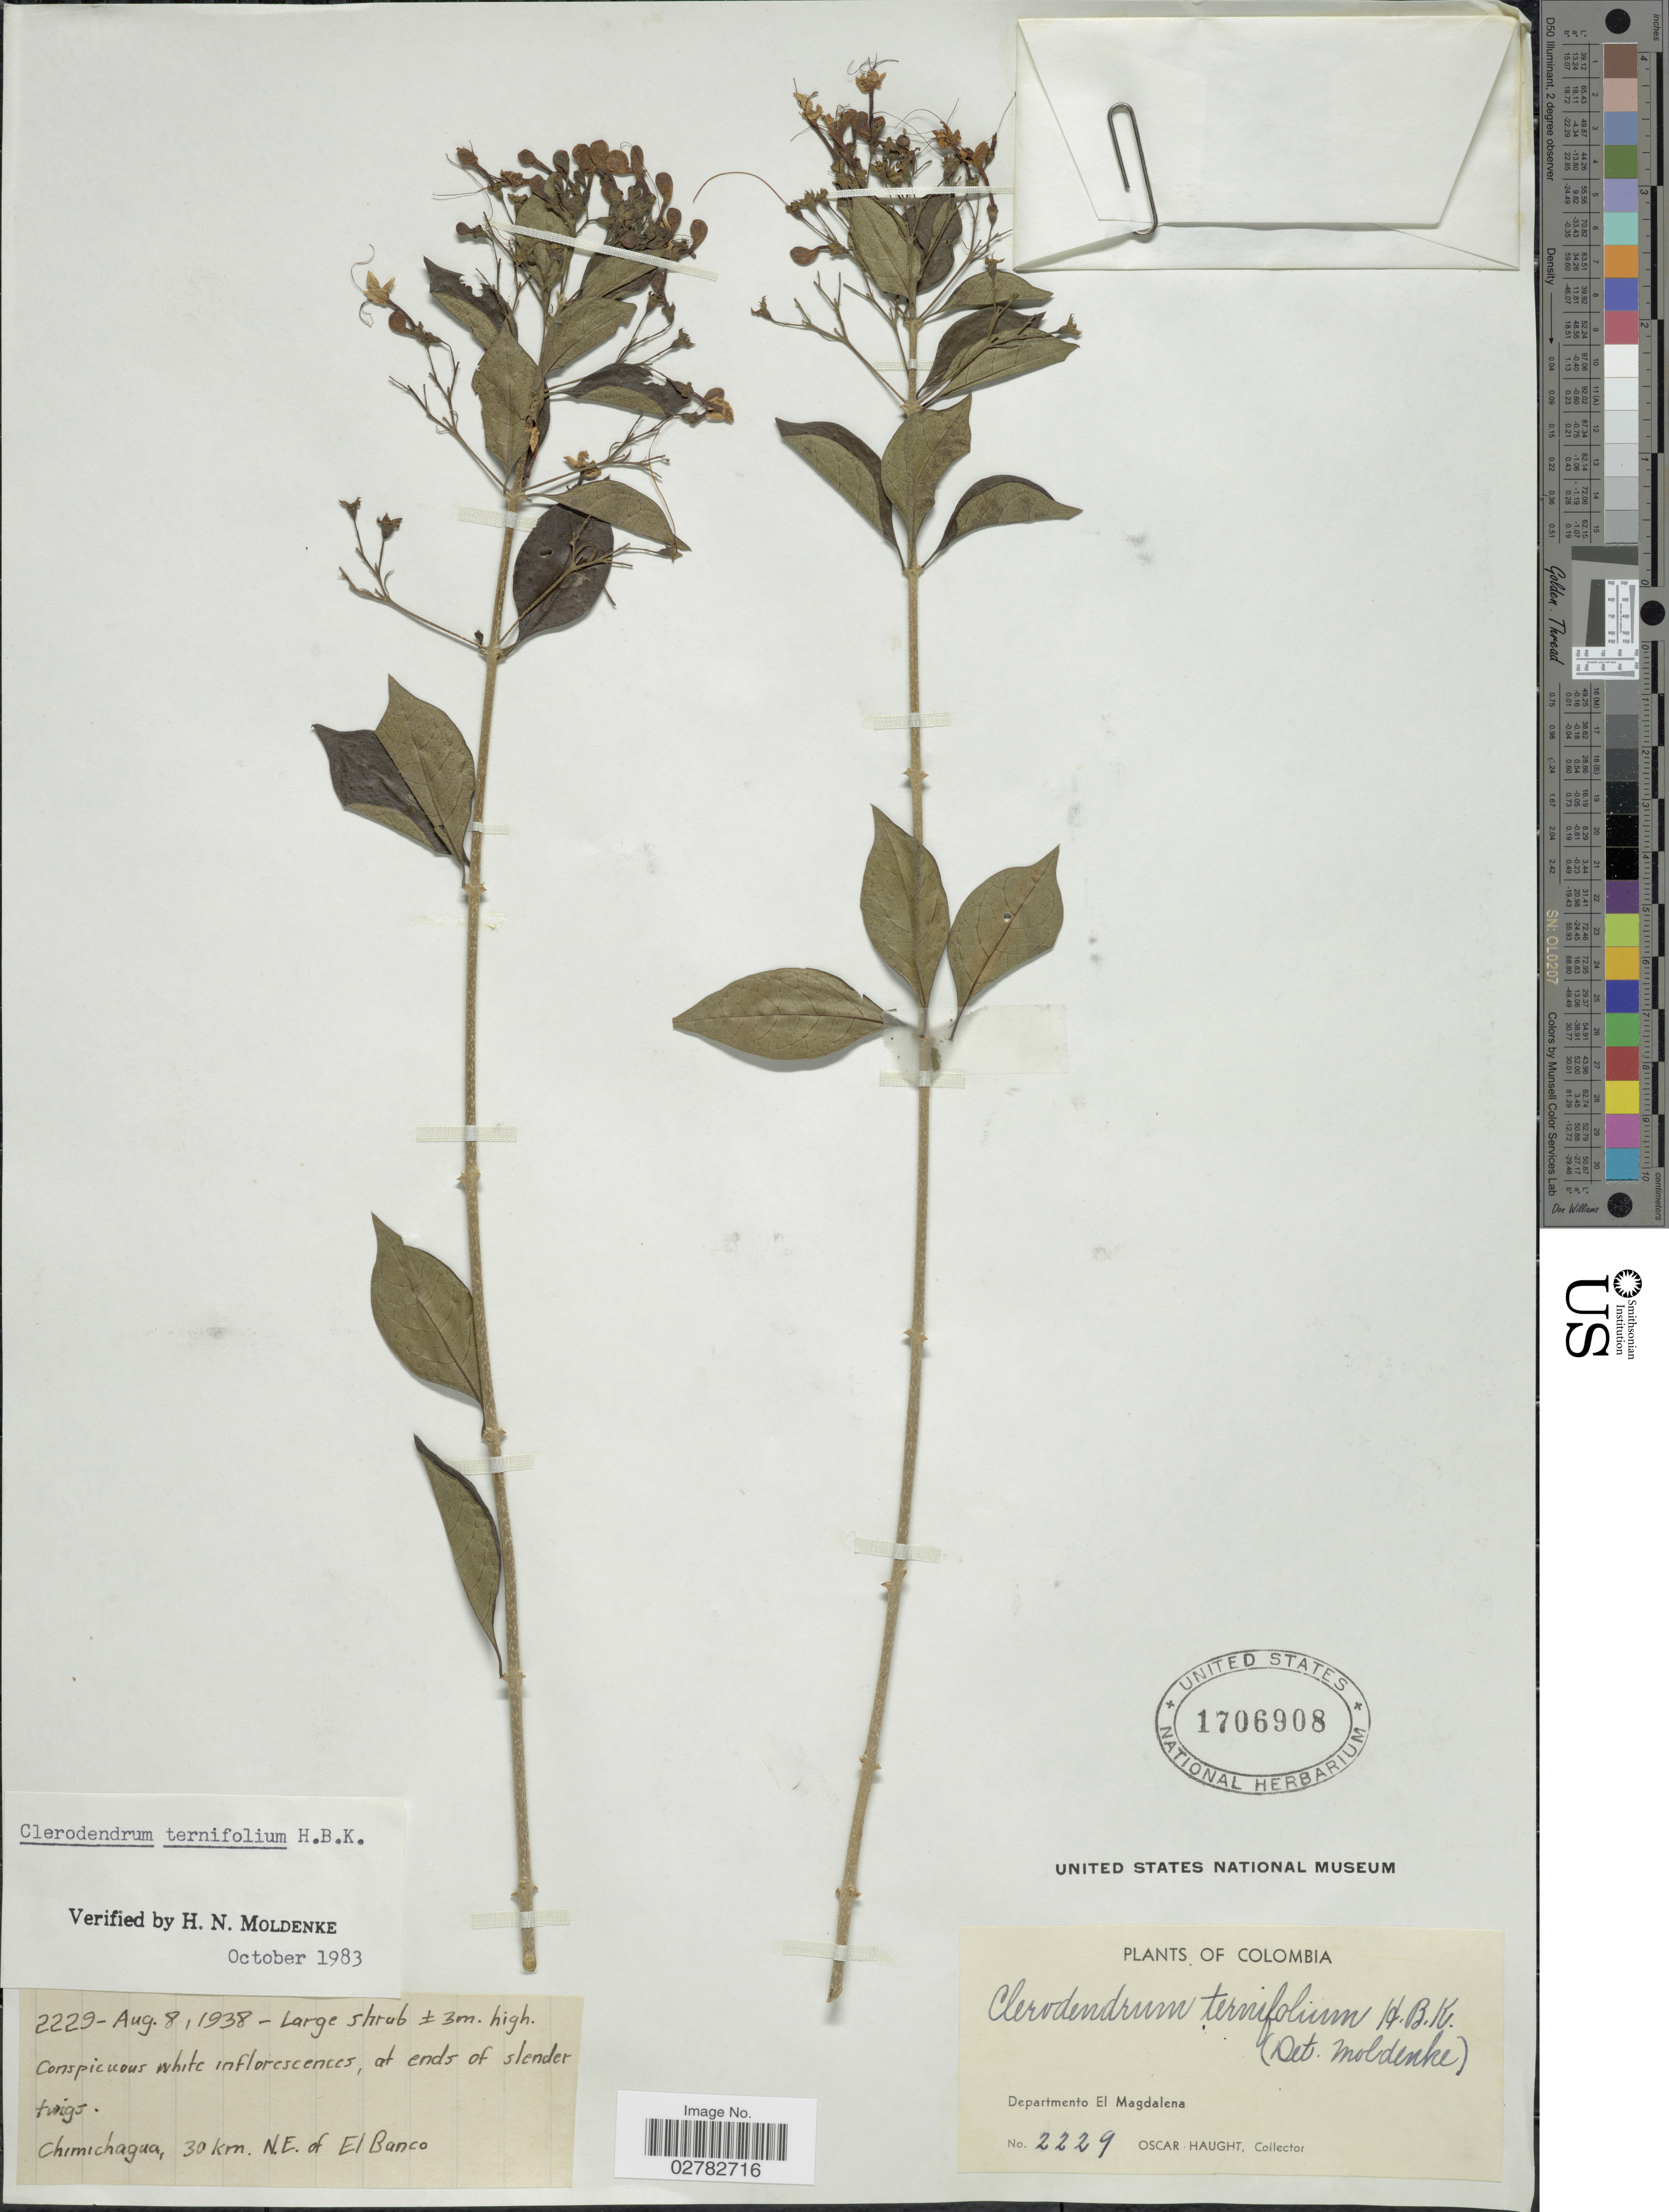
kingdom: Plantae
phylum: Tracheophyta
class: Magnoliopsida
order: Lamiales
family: Lamiaceae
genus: Clerodendrum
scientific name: Clerodendrum ternifolium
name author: Kunth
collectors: O. L. Haught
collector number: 2229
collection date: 1938-08-08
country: Colombia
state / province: Magdalena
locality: Chimichagua, 30 km. N.E. of El Banco. Departmento El Magdalena.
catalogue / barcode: US 1706908